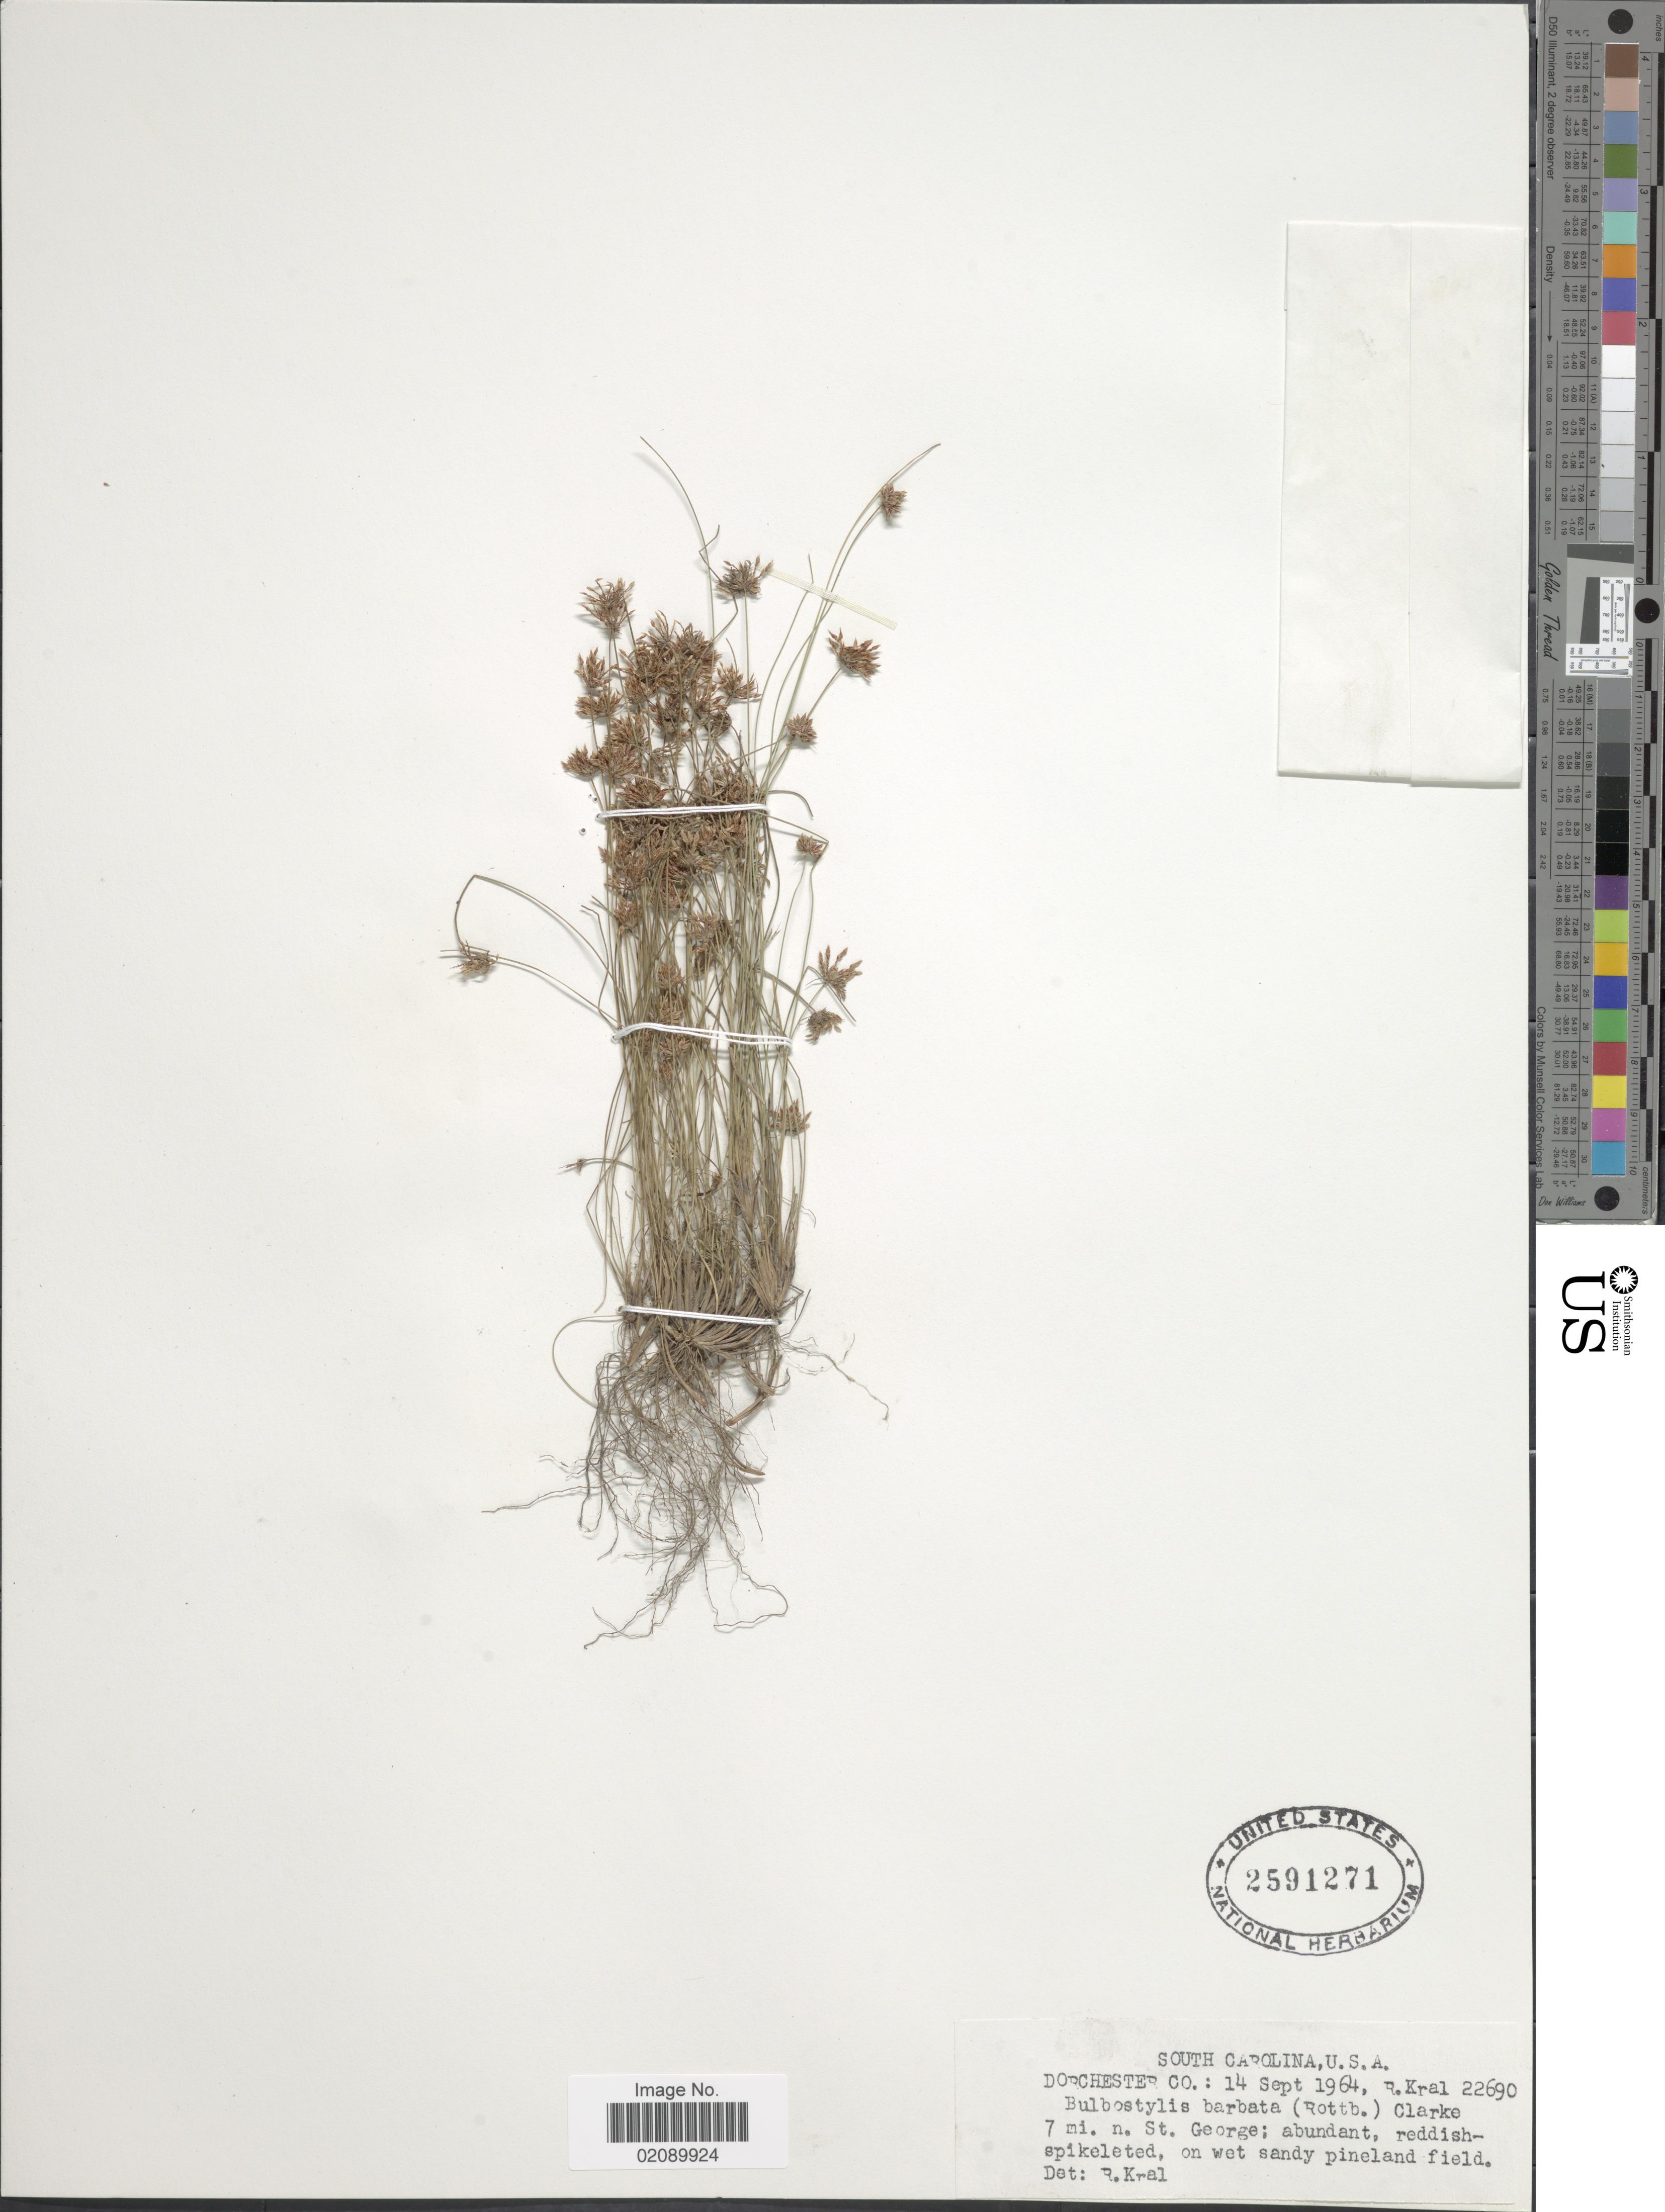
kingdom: Plantae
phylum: Tracheophyta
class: Liliopsida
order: Poales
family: Cyperaceae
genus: Bulbostylis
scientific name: Bulbostylis barbata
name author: (Rottb.) C.B. Clarke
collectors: R. Kral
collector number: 22690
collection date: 1964-09-14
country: United States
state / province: South Carolina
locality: Dorchester Co., 7 mi. n. St. George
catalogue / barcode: US 2591271